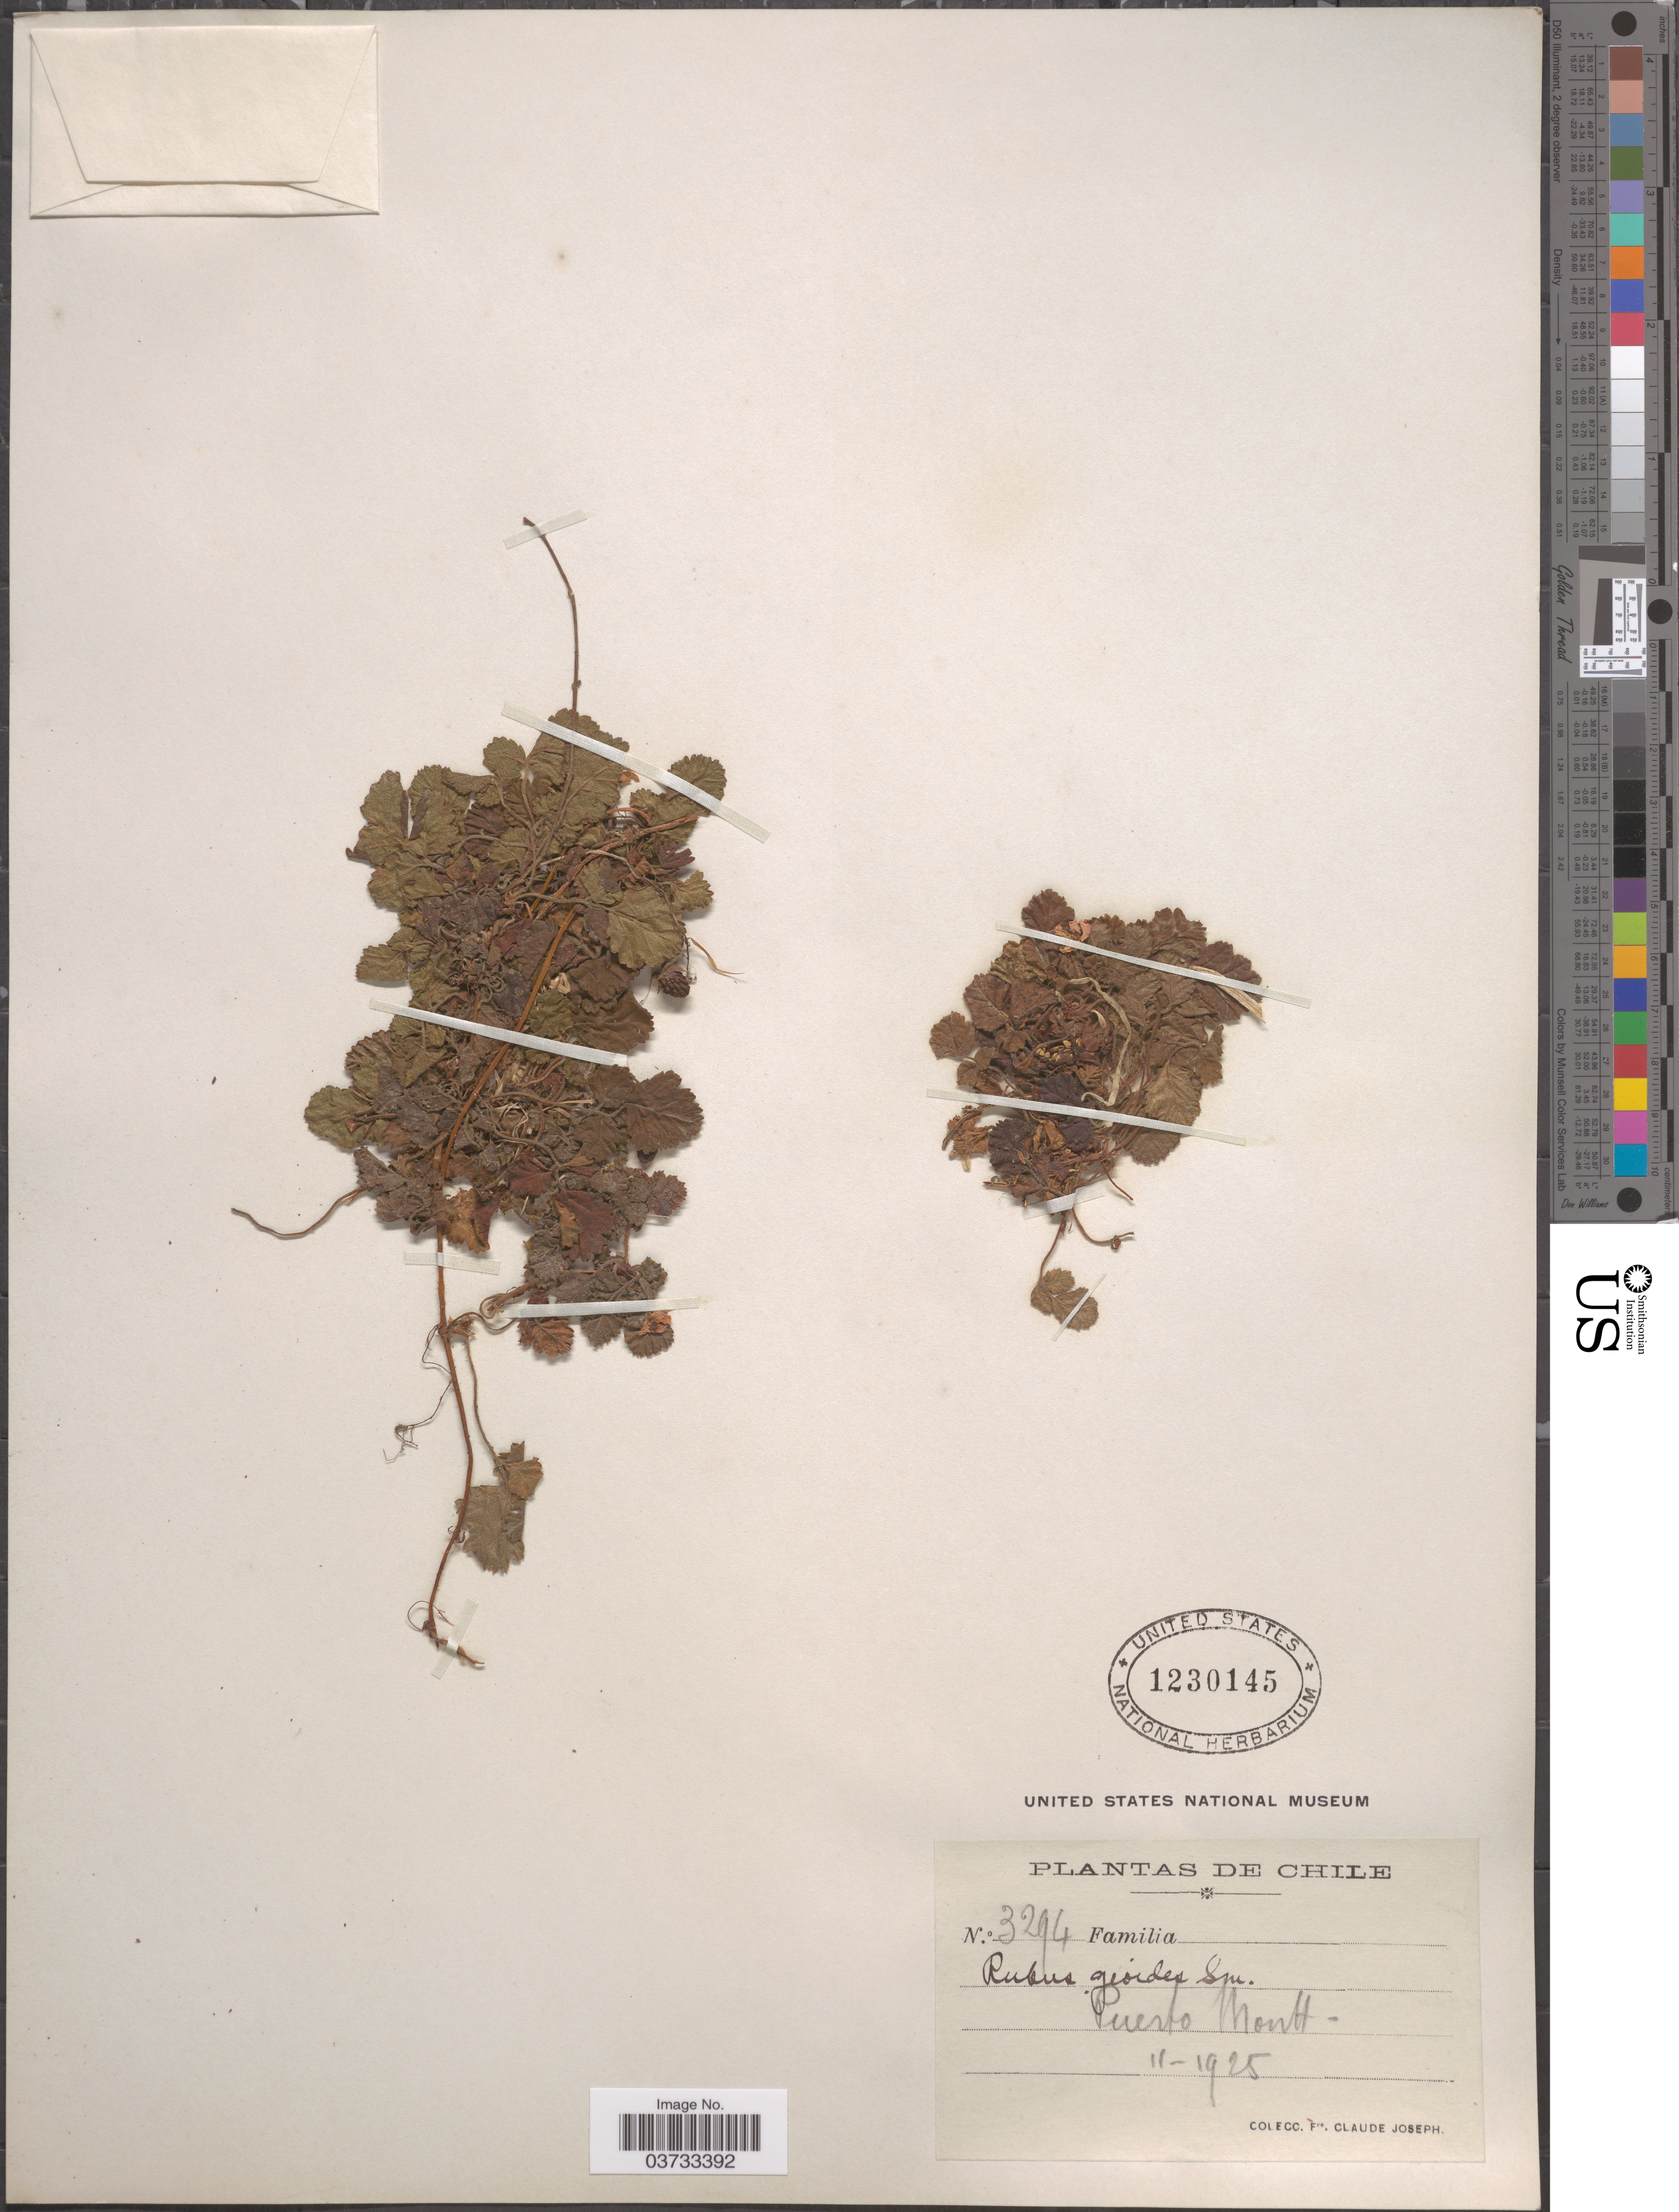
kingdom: Plantae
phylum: Tracheophyta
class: Magnoliopsida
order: Rosales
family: Rosaceae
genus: Rubus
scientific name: Rubus geoides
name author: Sm.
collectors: Bro. Claude-Joseph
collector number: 3294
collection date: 1925-11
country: Chile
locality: Puerto Montt.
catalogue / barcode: US 1230145